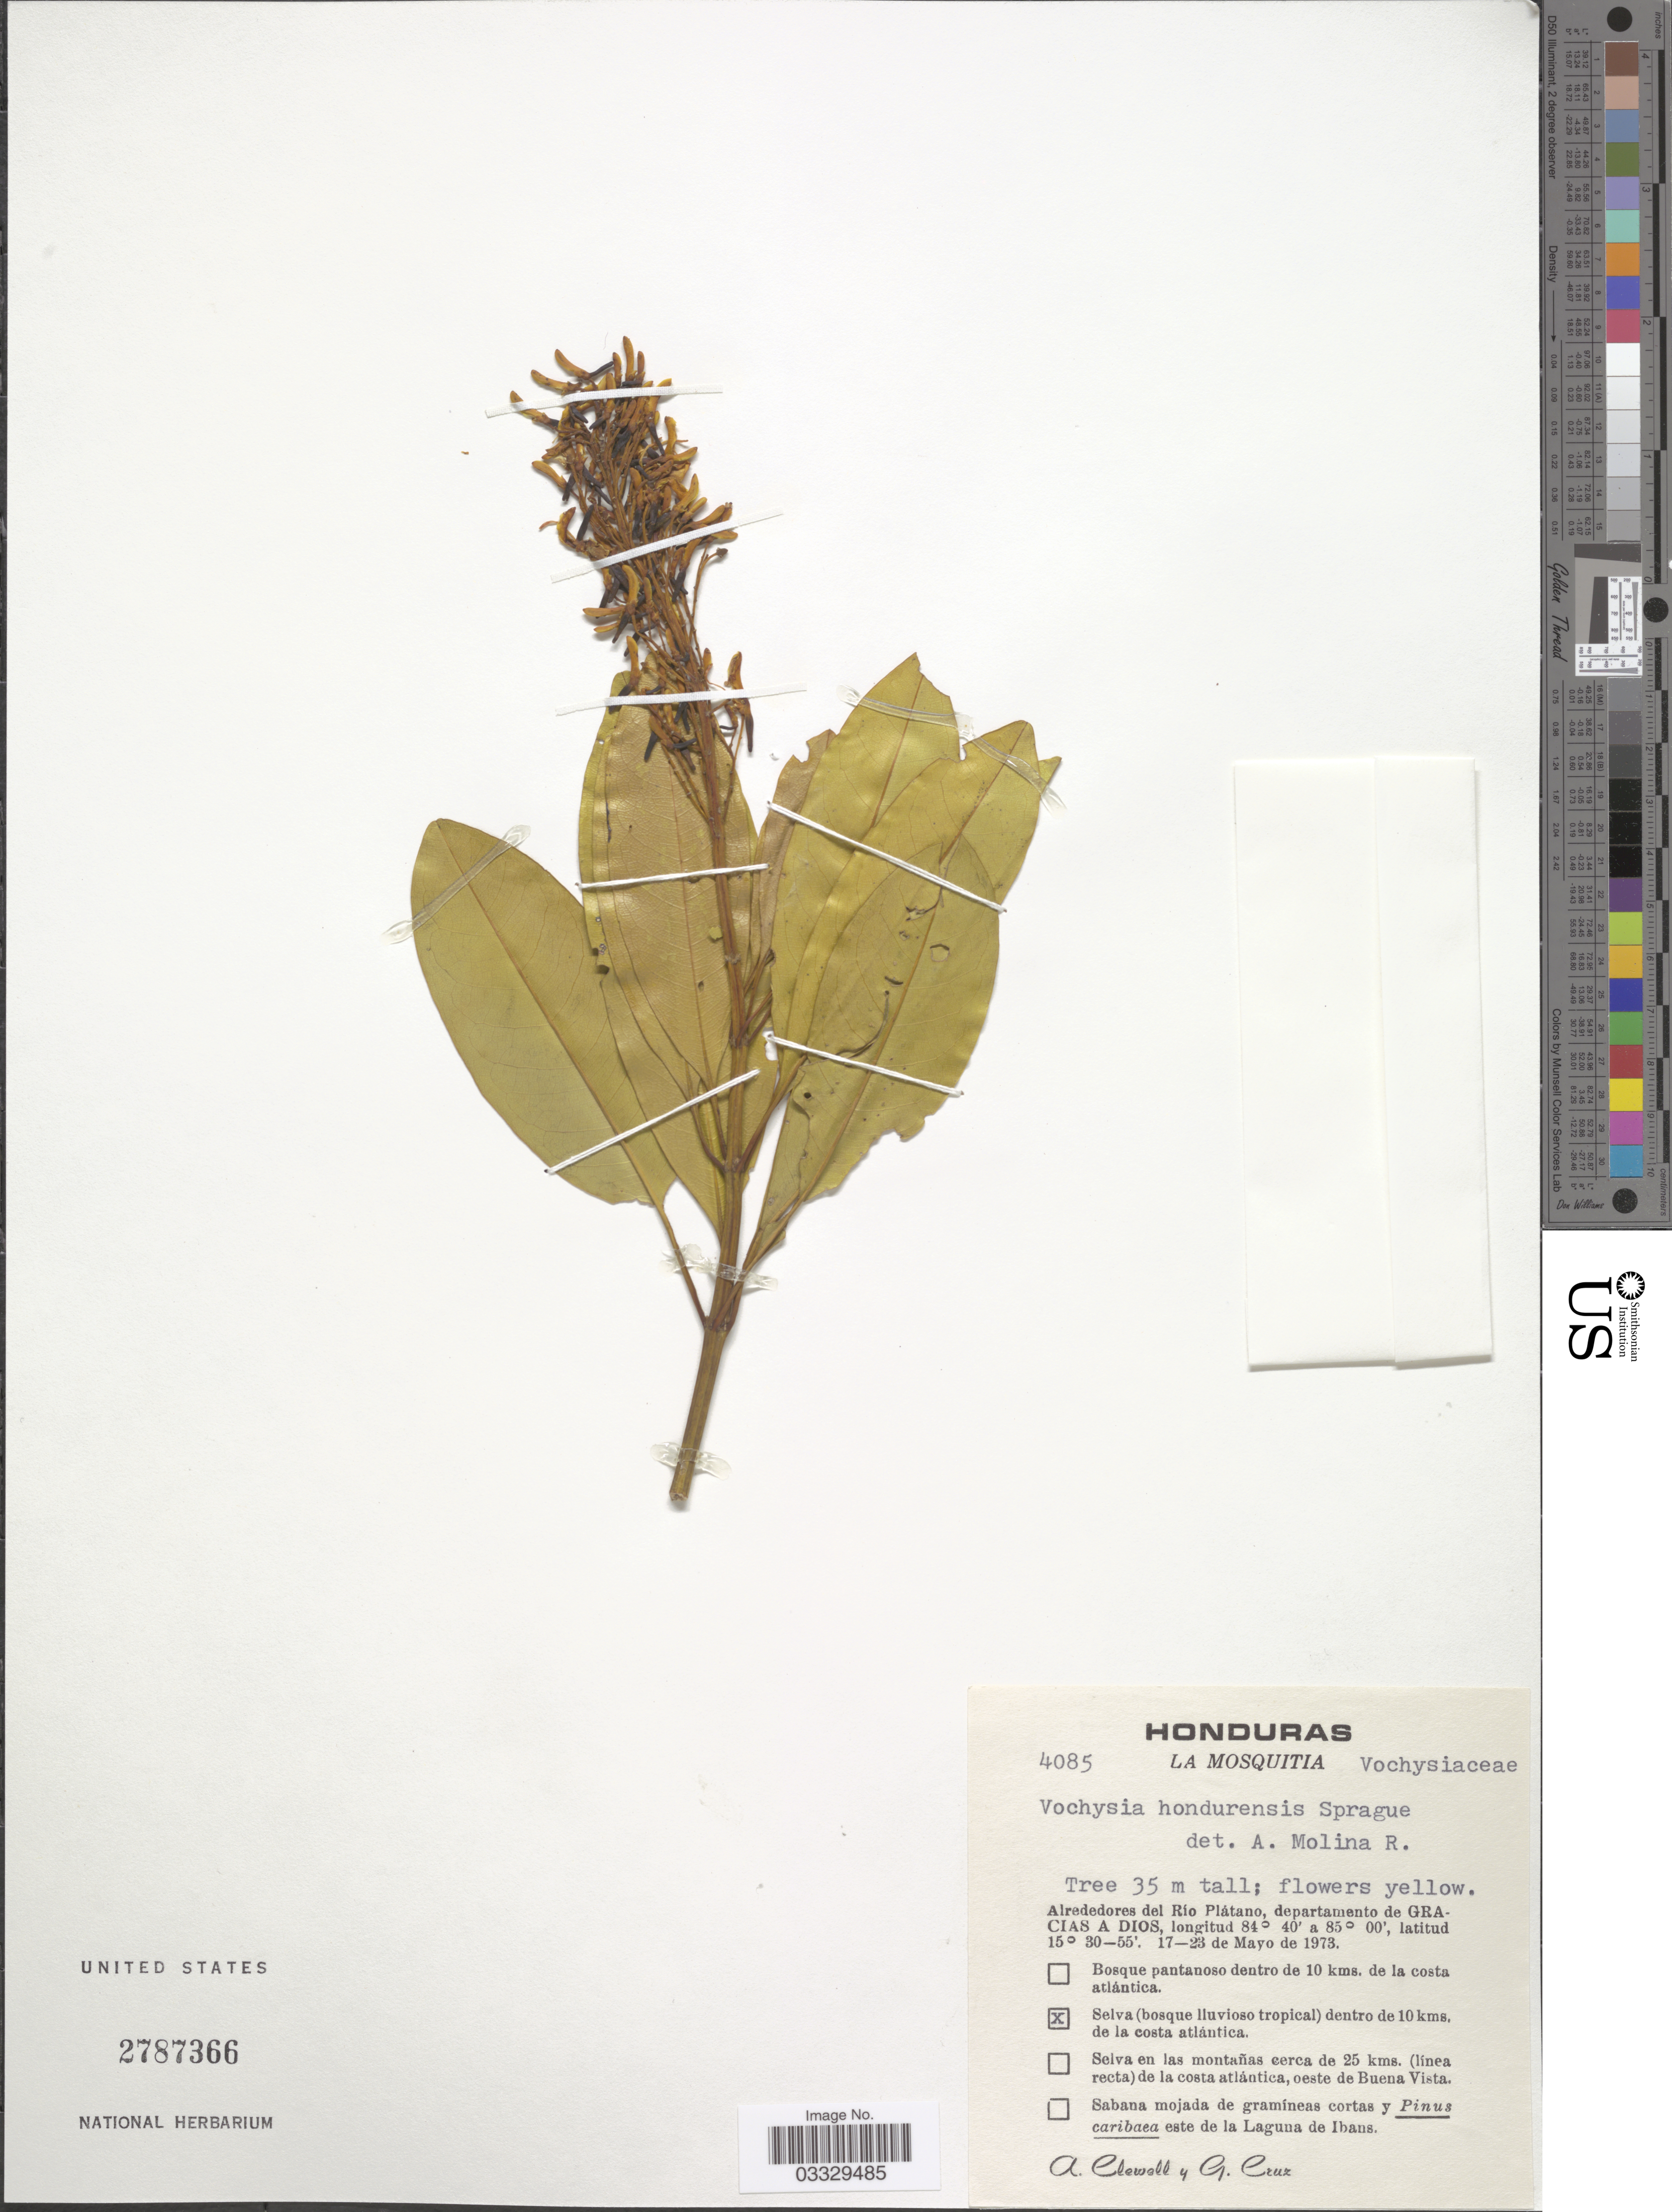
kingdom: Plantae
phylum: Tracheophyta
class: Magnoliopsida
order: Myrtales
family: Vochysiaceae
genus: Vochysia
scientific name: Vochysia hondurensis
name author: Sprague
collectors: A. Clewell & G. Cruz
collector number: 4085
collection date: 1973-05-17/1973-05-23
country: Honduras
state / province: Gracias de Dios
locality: La Mosquitia. Alrededores del Río Plátano, departamento de Gracias A Dios. Dentro de 10 kms. de la costa atlántica.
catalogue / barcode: US 2787366